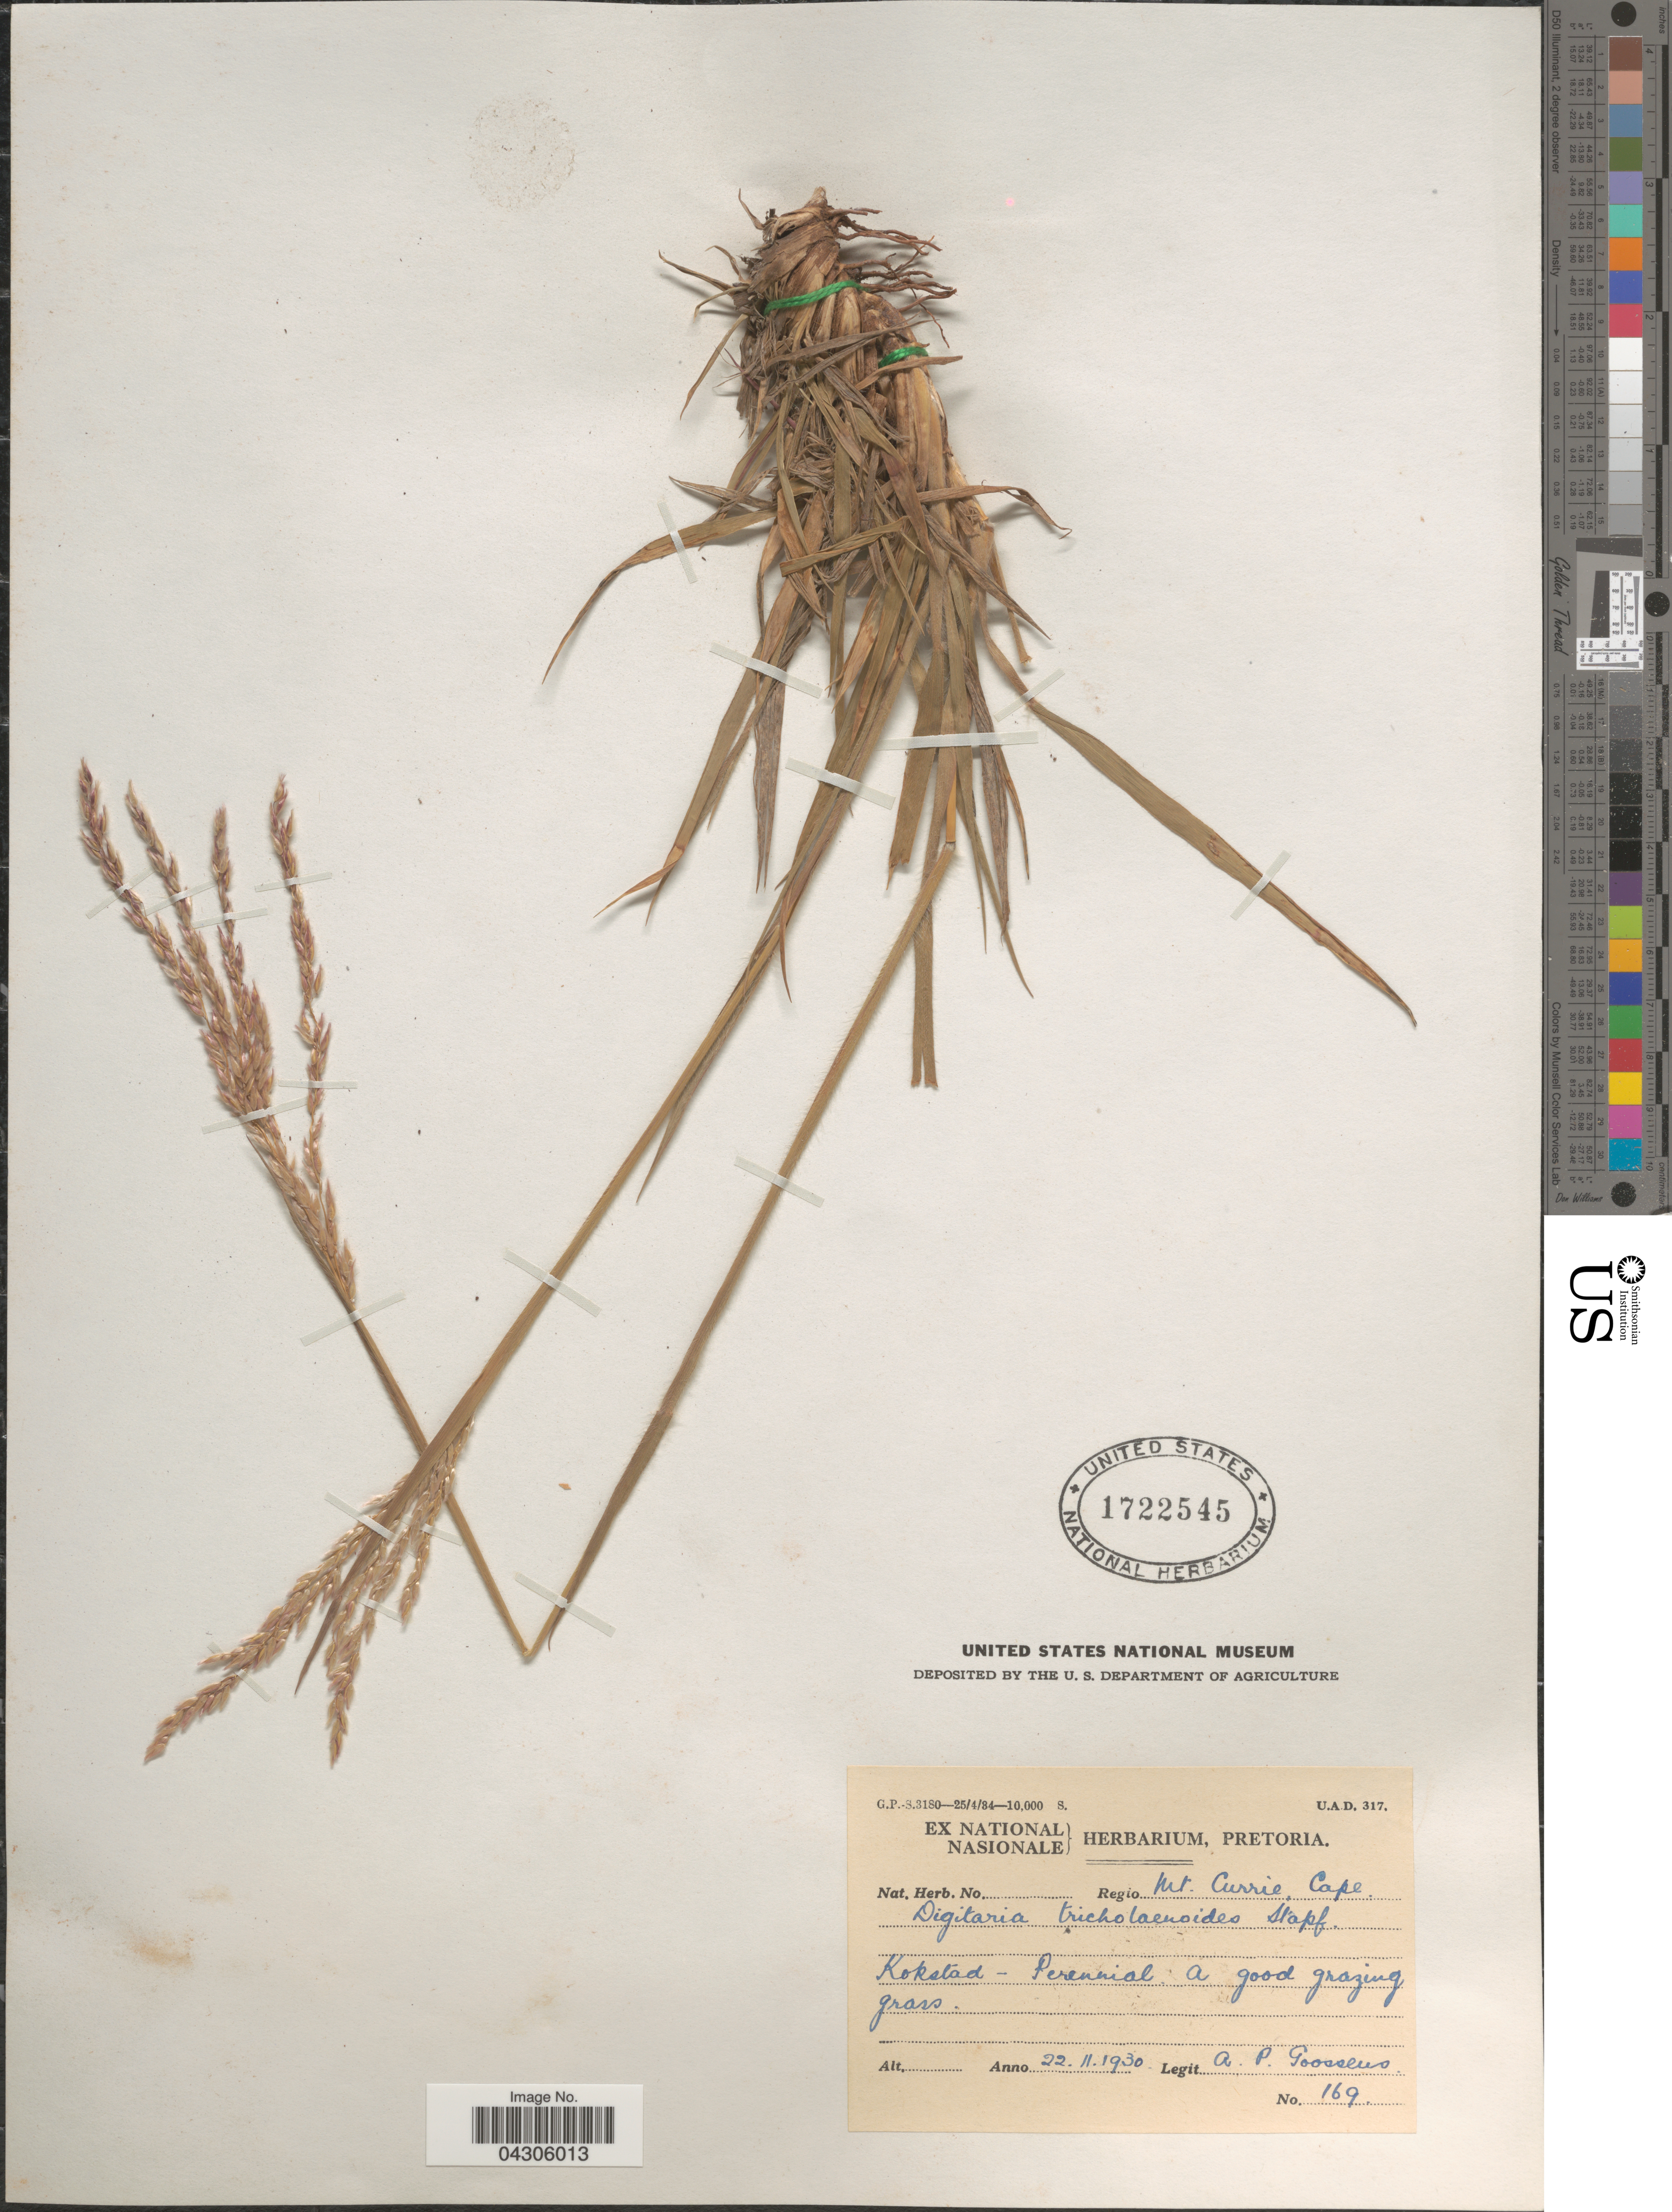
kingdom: Plantae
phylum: Tracheophyta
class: Liliopsida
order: Poales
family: Poaceae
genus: Digitaria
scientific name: Digitaria tricholaenoides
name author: Stapf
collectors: A. P. G. Goossens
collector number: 169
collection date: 1930-11-22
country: South Africa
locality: Regio Mt. Currie, Cape. Kokstad.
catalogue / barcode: US 1722545